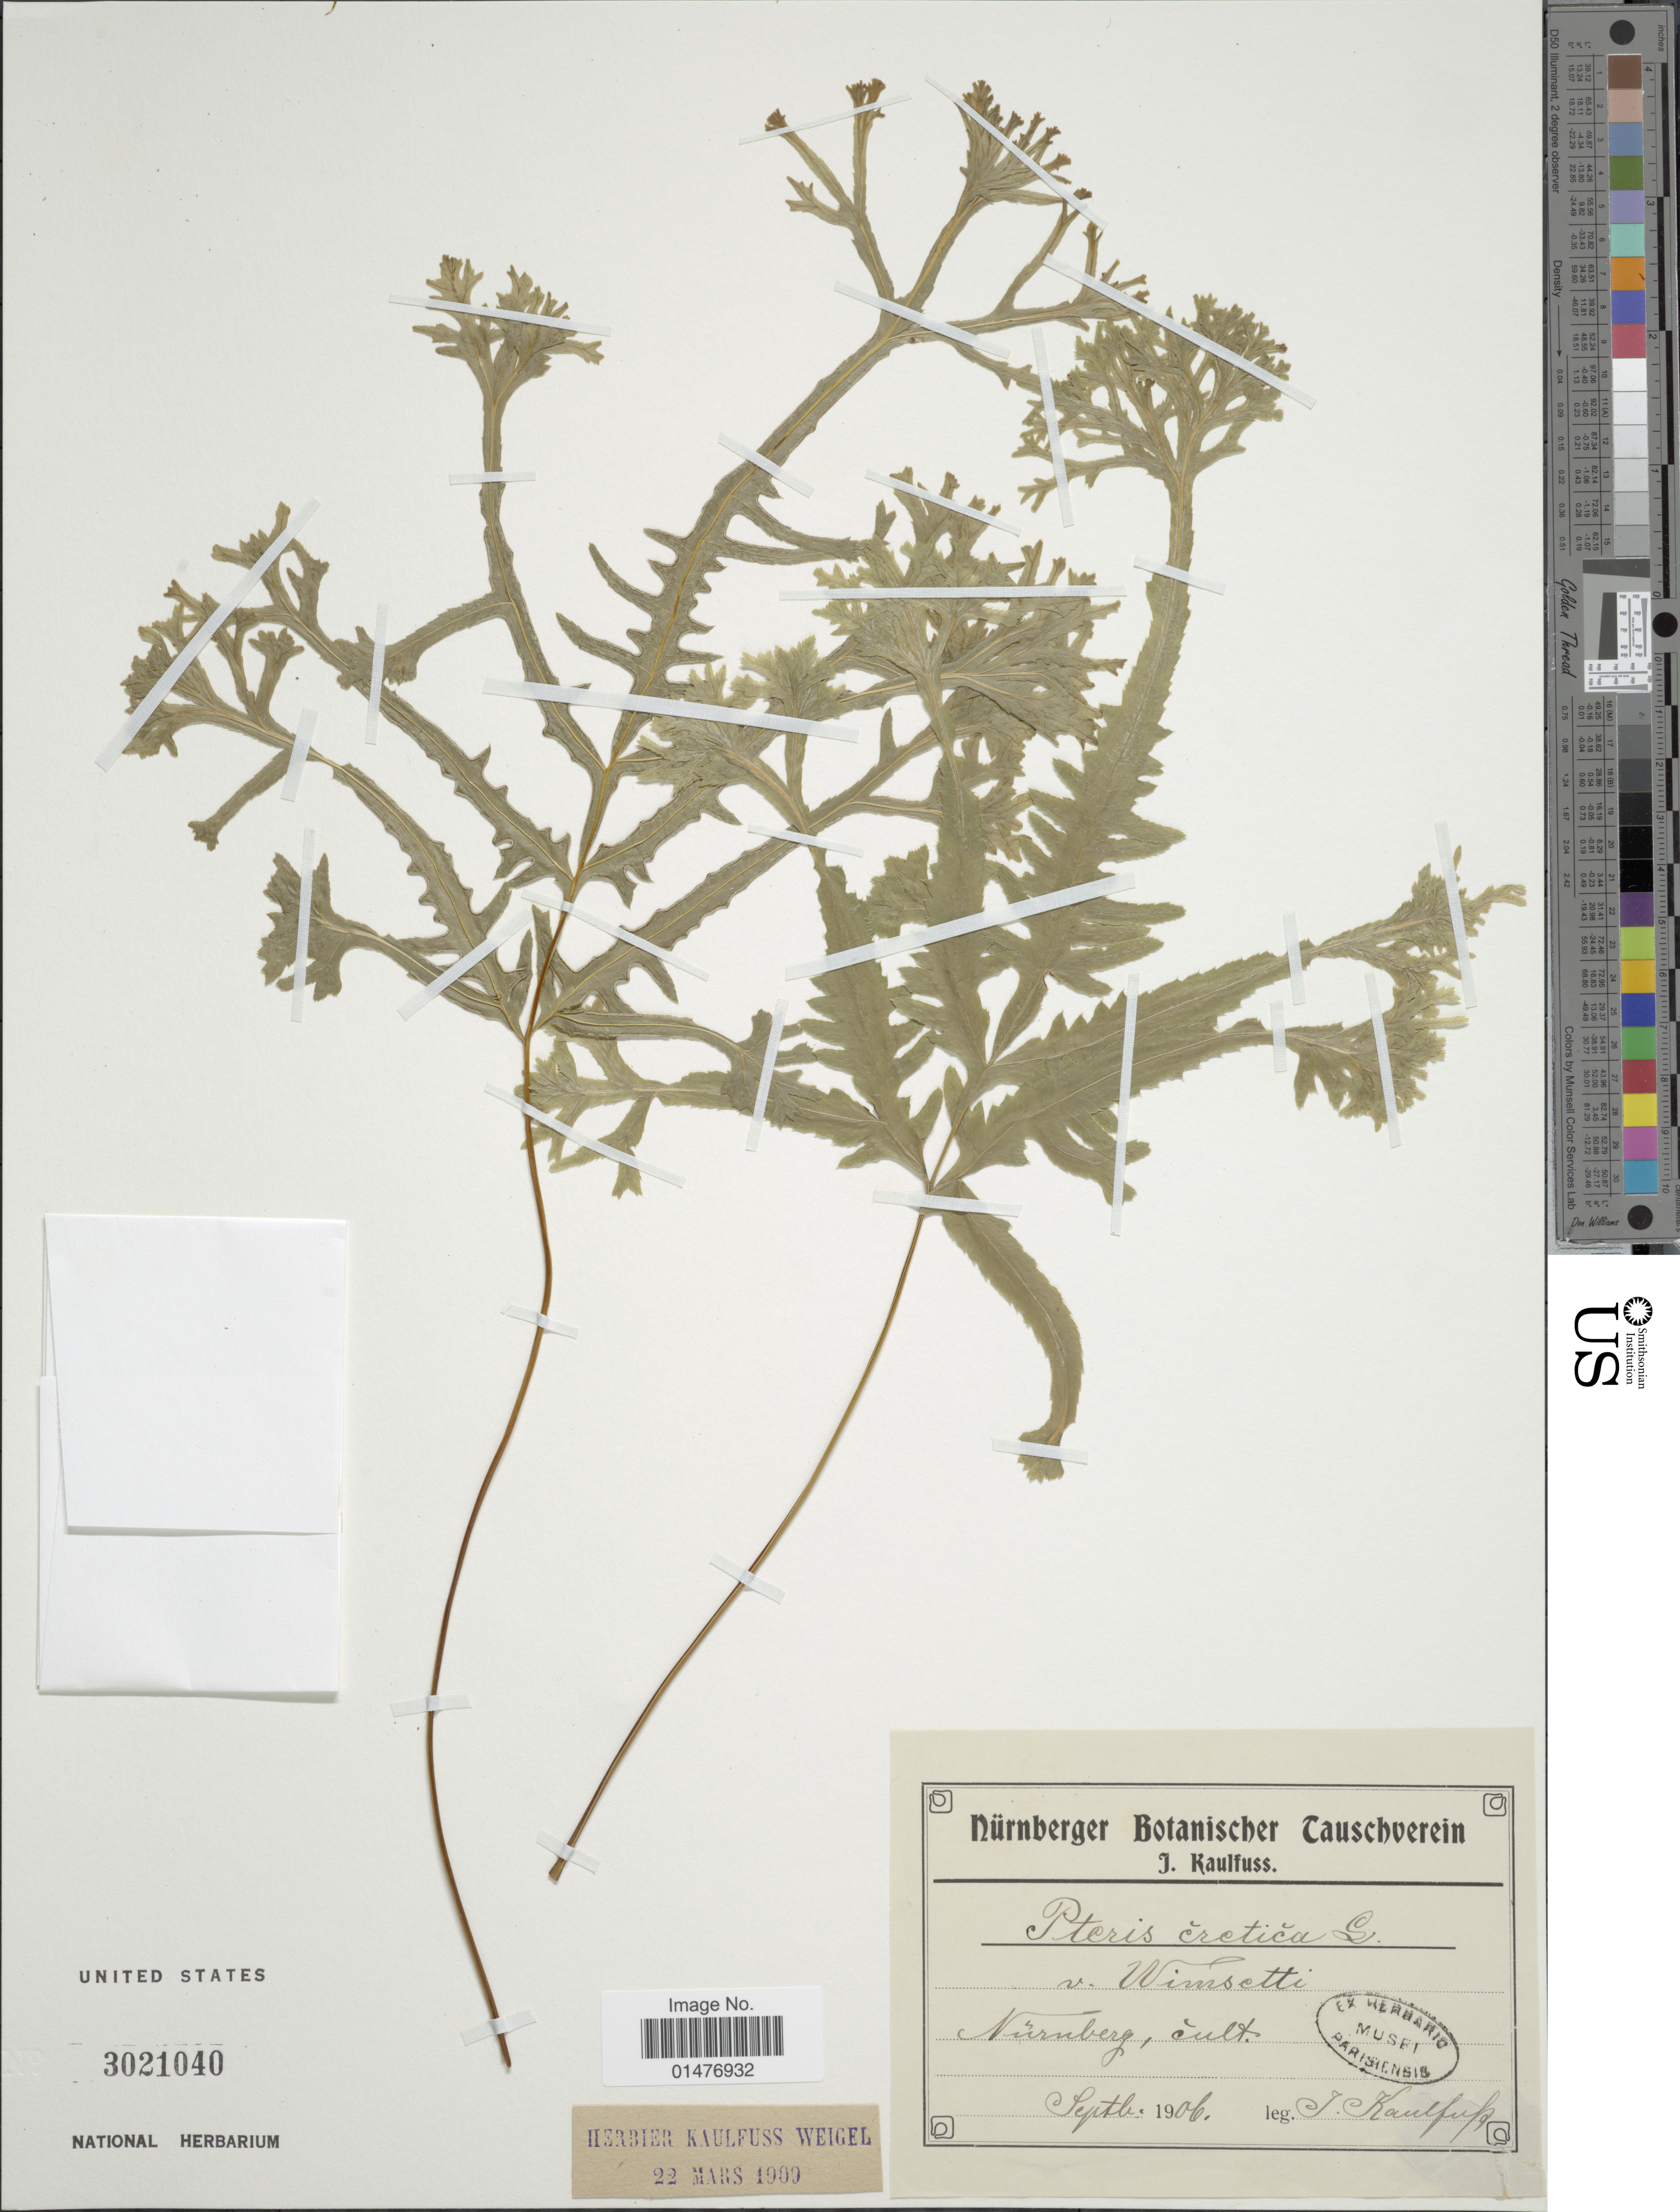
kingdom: Plantae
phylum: Tracheophyta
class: Polypodiopsida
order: Polypodiales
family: Pteridaceae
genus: Pteris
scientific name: Pteris cretica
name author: L.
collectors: J. S. Kaulfuss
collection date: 1906-09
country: Germany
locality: Nurnberg [interpreted]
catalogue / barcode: US 302104